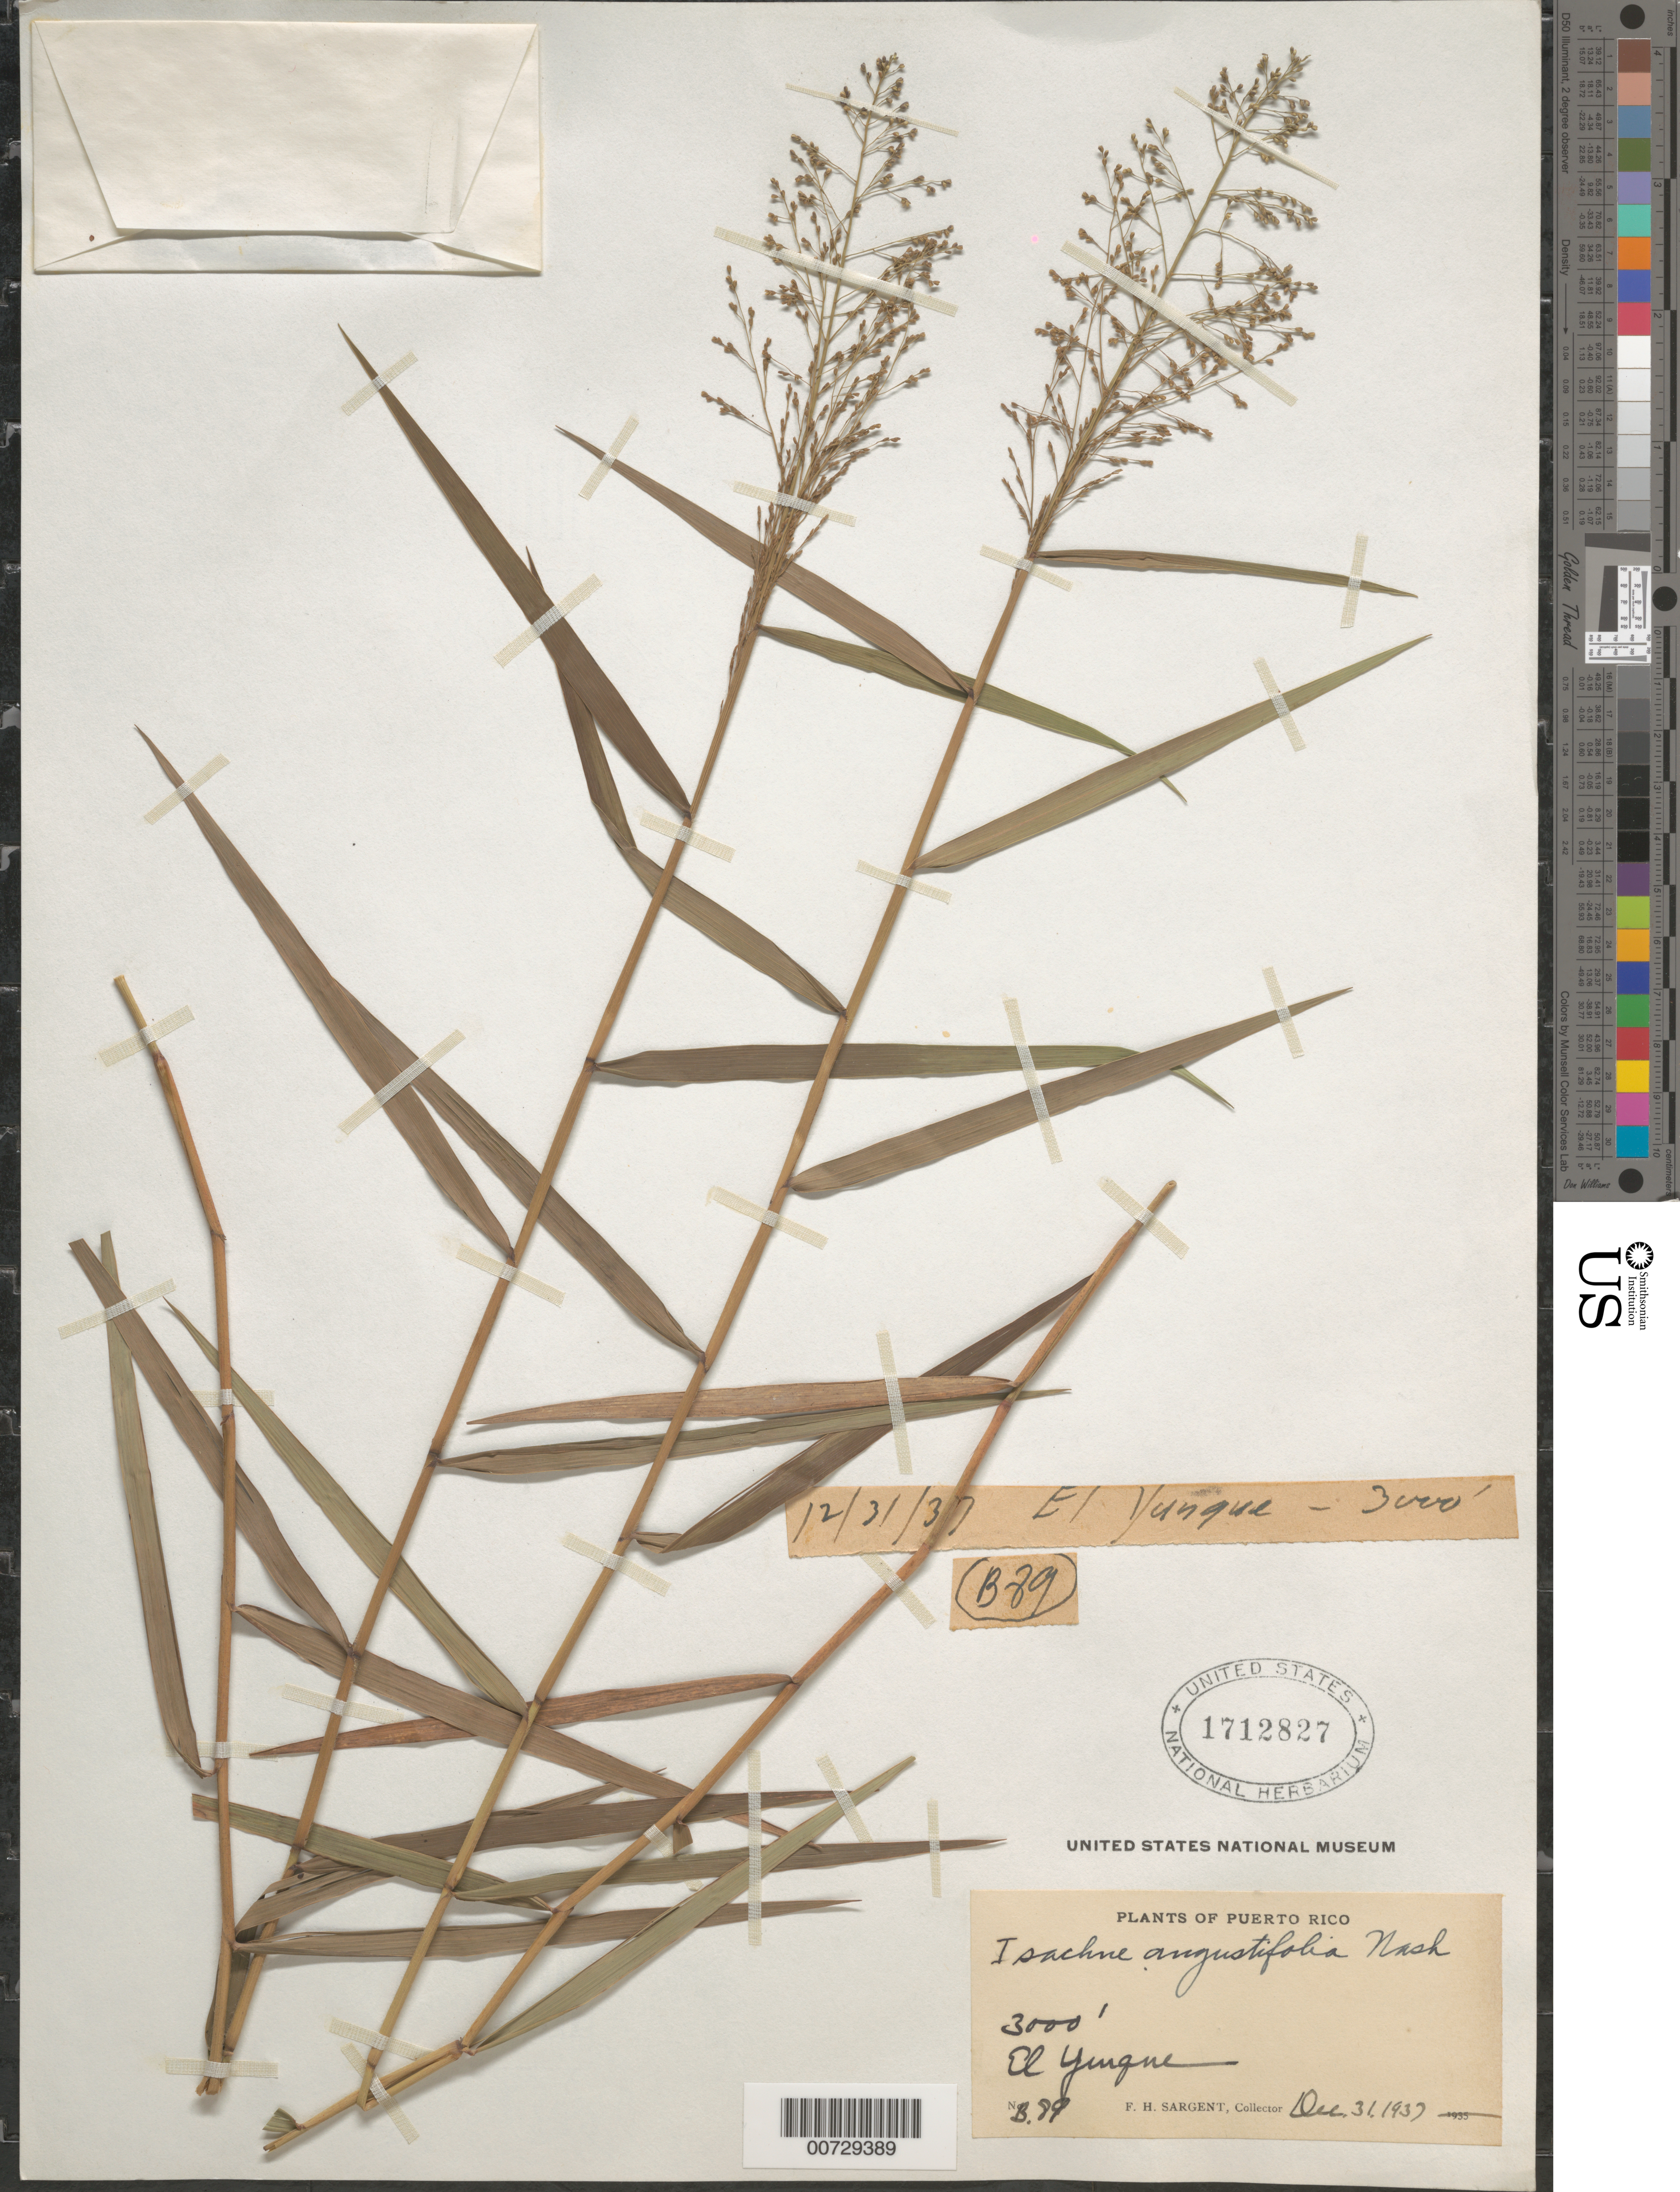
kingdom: Plantae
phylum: Tracheophyta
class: Liliopsida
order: Poales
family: Poaceae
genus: Isachne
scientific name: Isachne angustifolia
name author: Nash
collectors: F. H. Sargent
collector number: B89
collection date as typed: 31 Dec 1937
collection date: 1937-12-31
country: Puerto Rico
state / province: Río Grande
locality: El Yunque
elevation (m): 914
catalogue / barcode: US 1712827